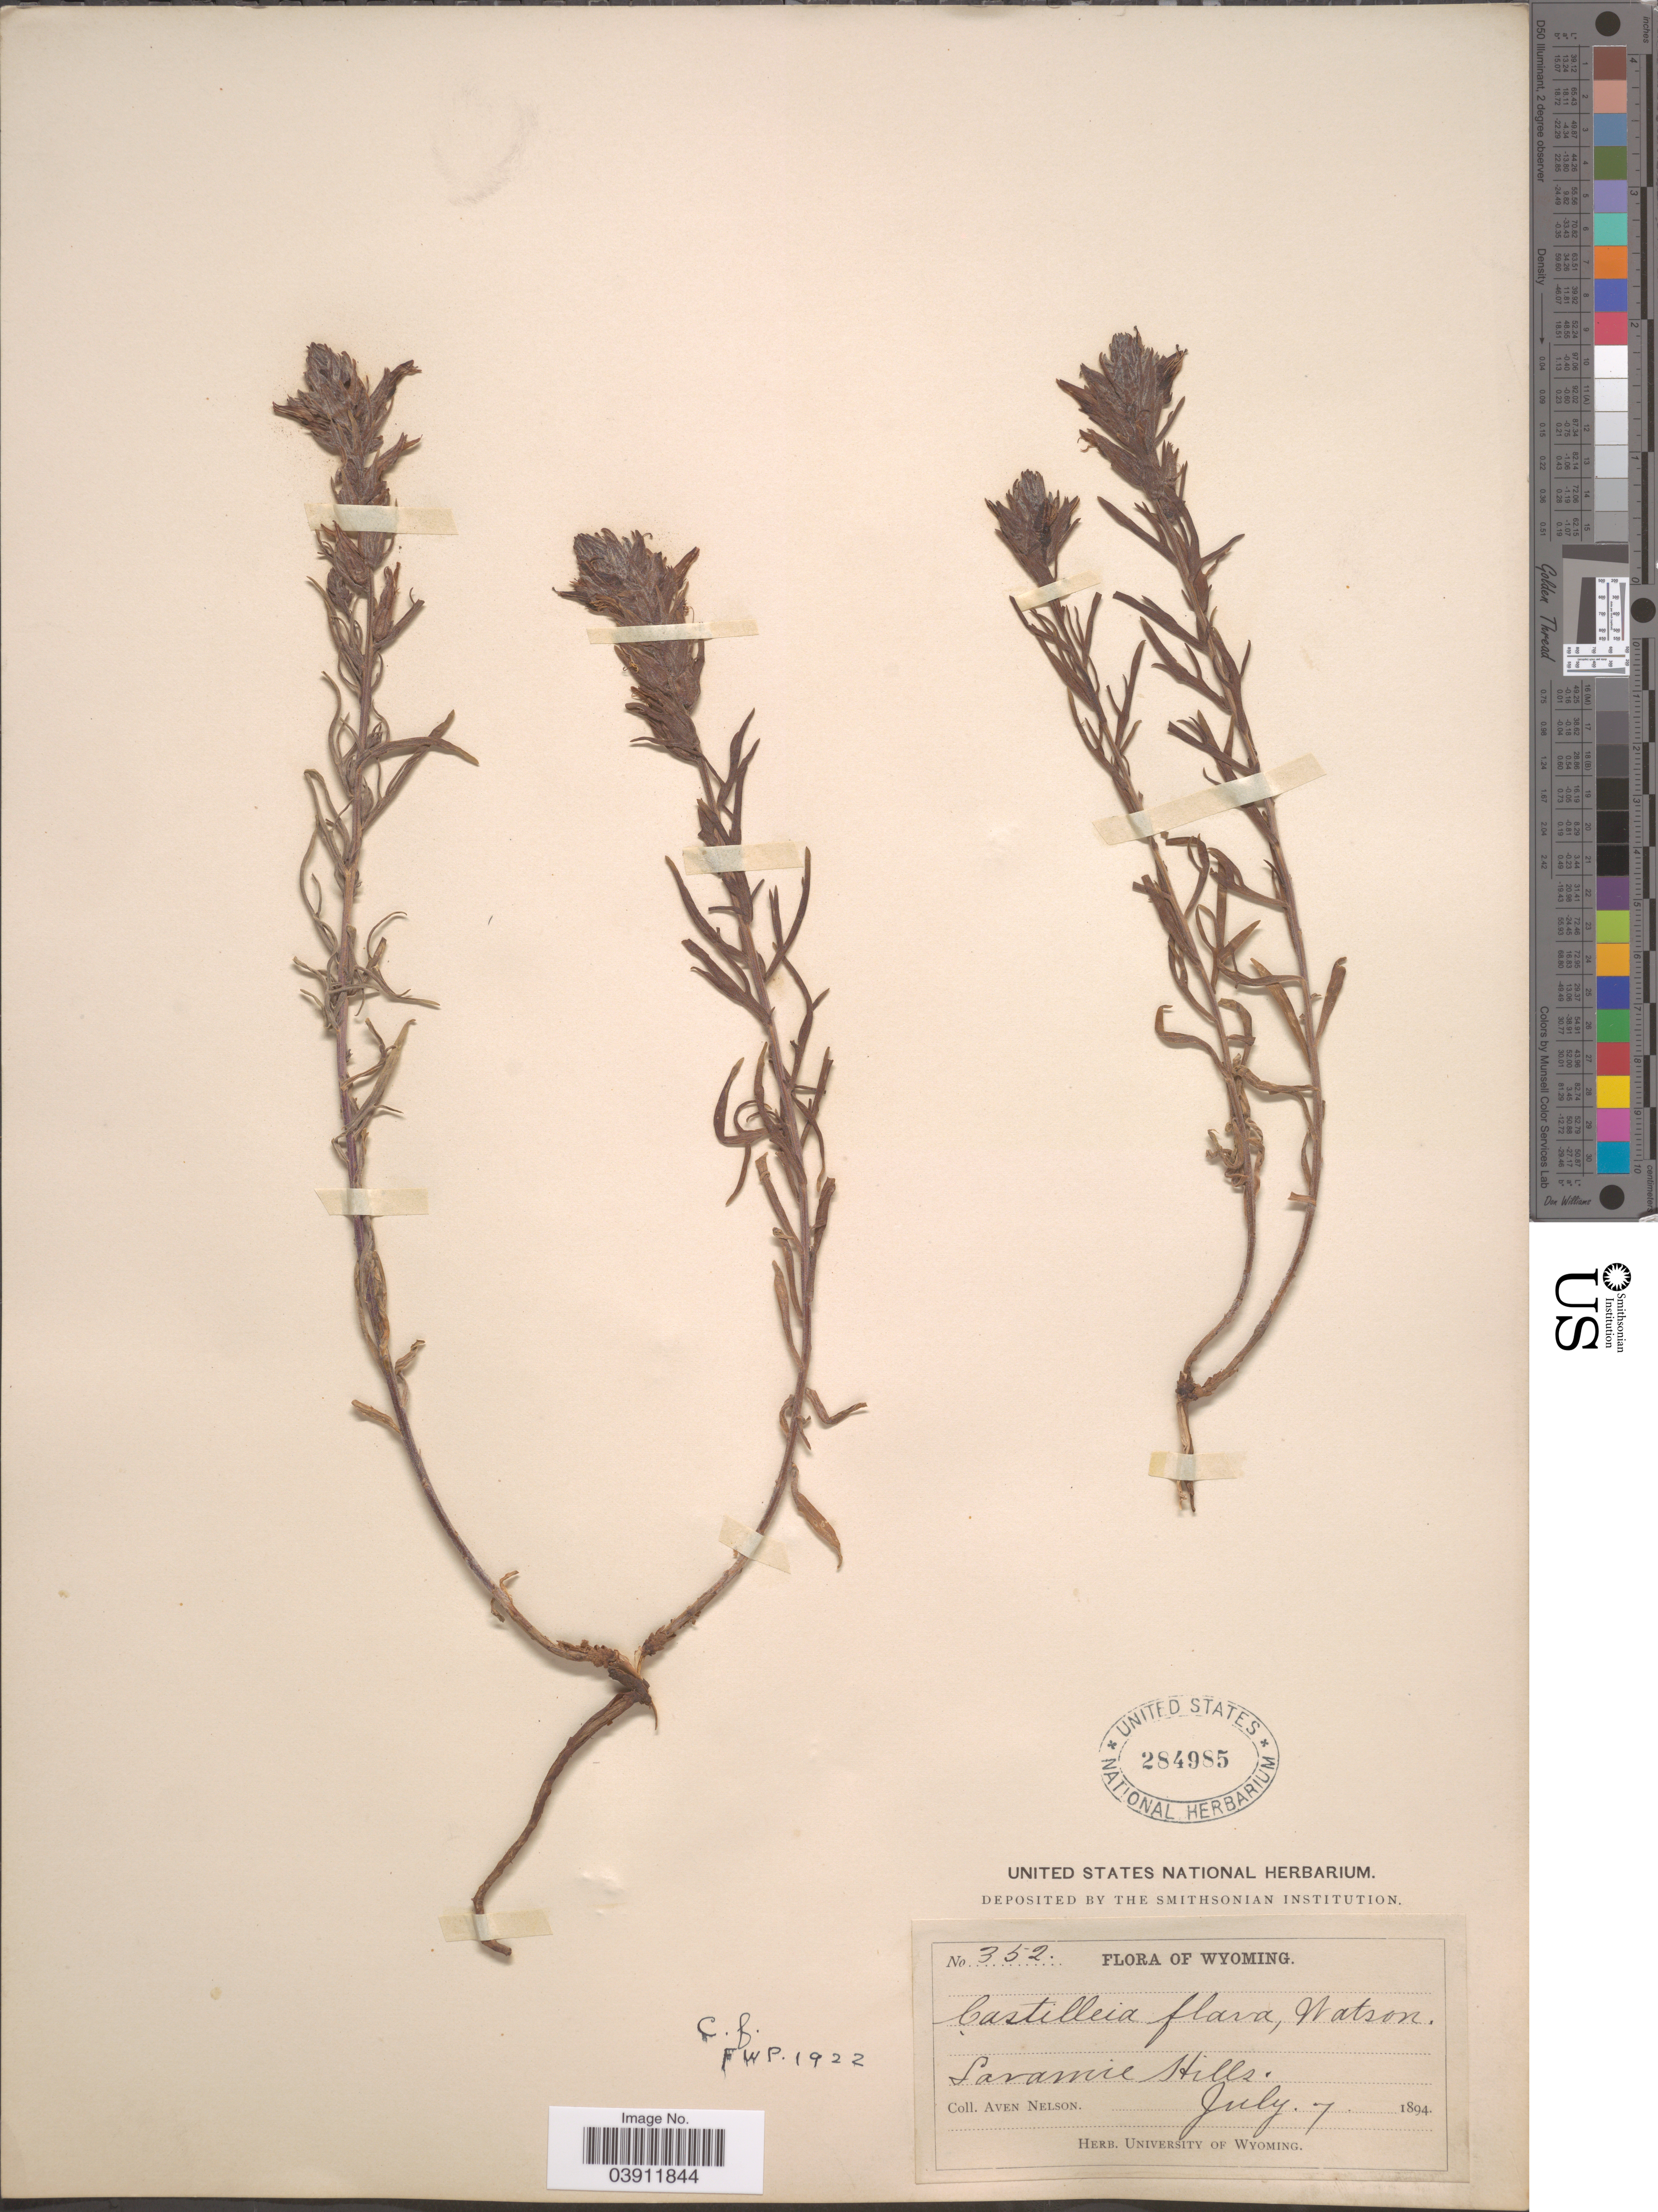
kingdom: Plantae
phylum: Tracheophyta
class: Magnoliopsida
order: Lamiales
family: Orobanchaceae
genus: Castilleja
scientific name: Castilleja flava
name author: S. Watson in C. King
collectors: A. Nelson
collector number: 352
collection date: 1894-07-07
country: United States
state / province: Wyoming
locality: Laramie Hills.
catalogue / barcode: US 284985